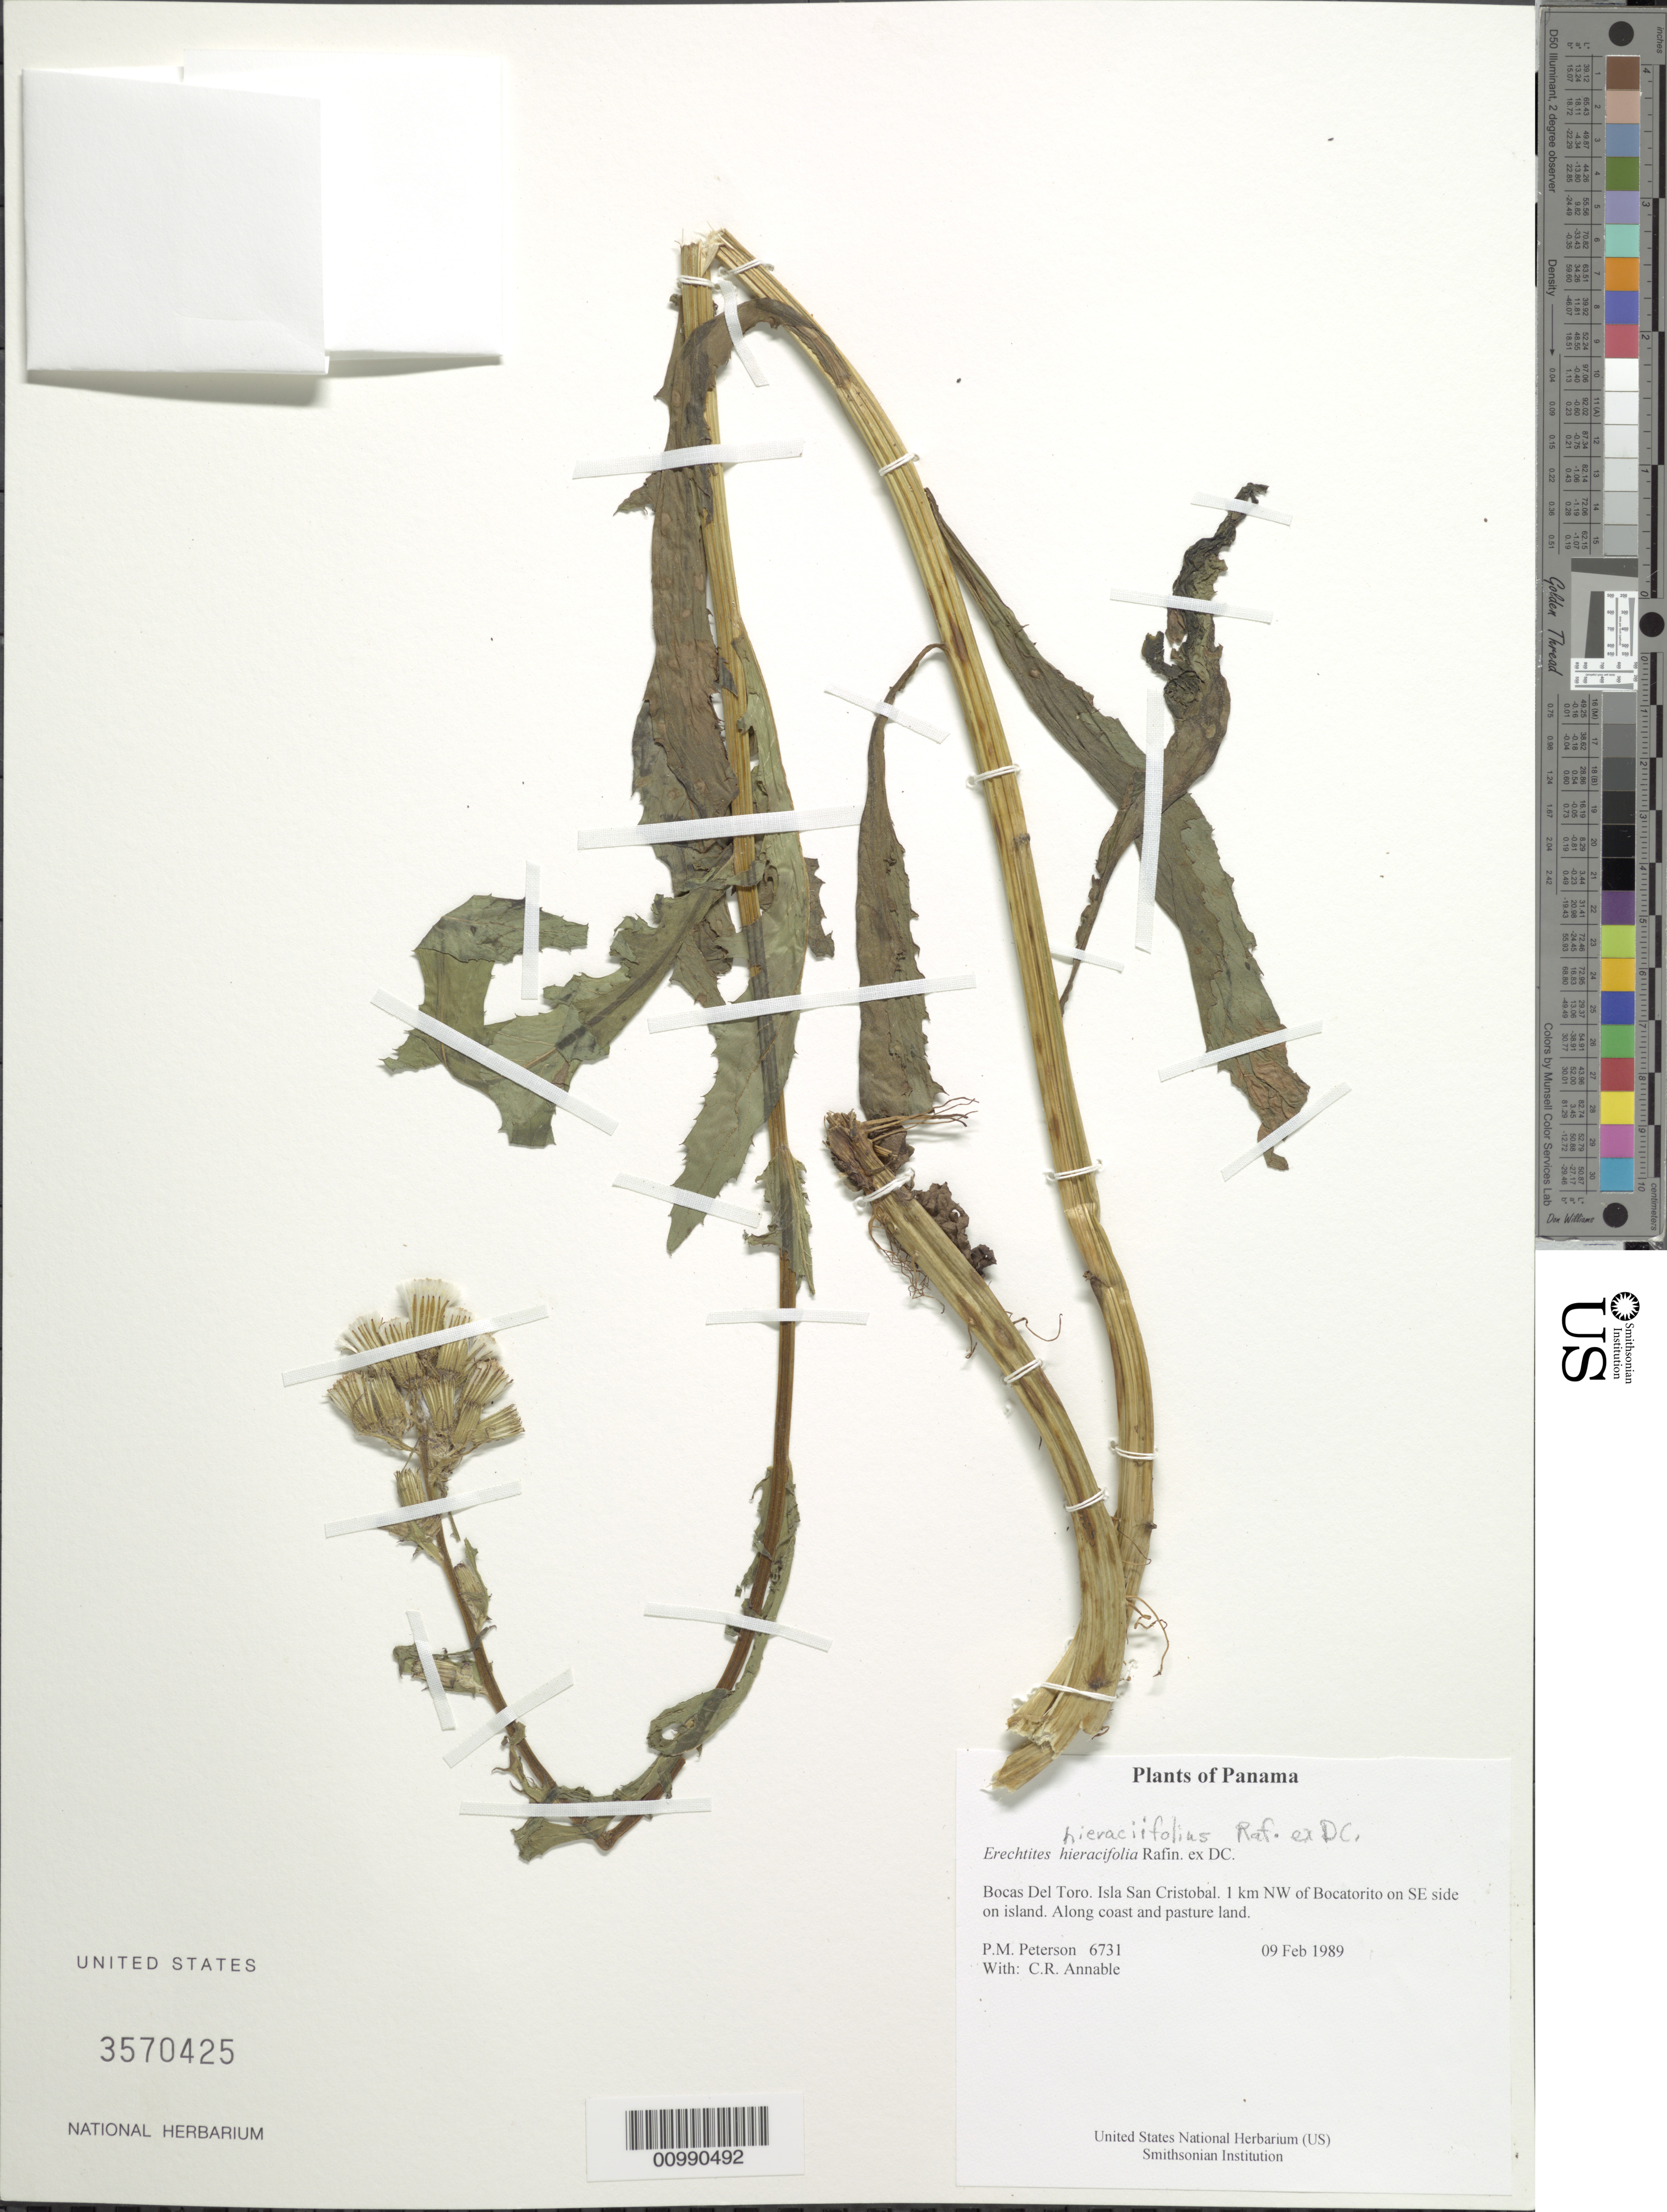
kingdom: Plantae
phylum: Tracheophyta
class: Magnoliopsida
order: Asterales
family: Asteraceae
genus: Erechtites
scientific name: Erechtites hieraciifolius var. cacaliodes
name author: (Fisch. ex Spreng.) Less. ex Griseb.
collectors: P. M. Peterson & C. R. Annable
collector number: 06731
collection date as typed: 09 Feb 1989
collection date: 1989-02-09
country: Panama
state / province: Bocas del Toro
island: San Cristobal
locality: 1 km NW of Bocatorito on SE side on island.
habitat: Along coast and pasture land.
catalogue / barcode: US 3570425